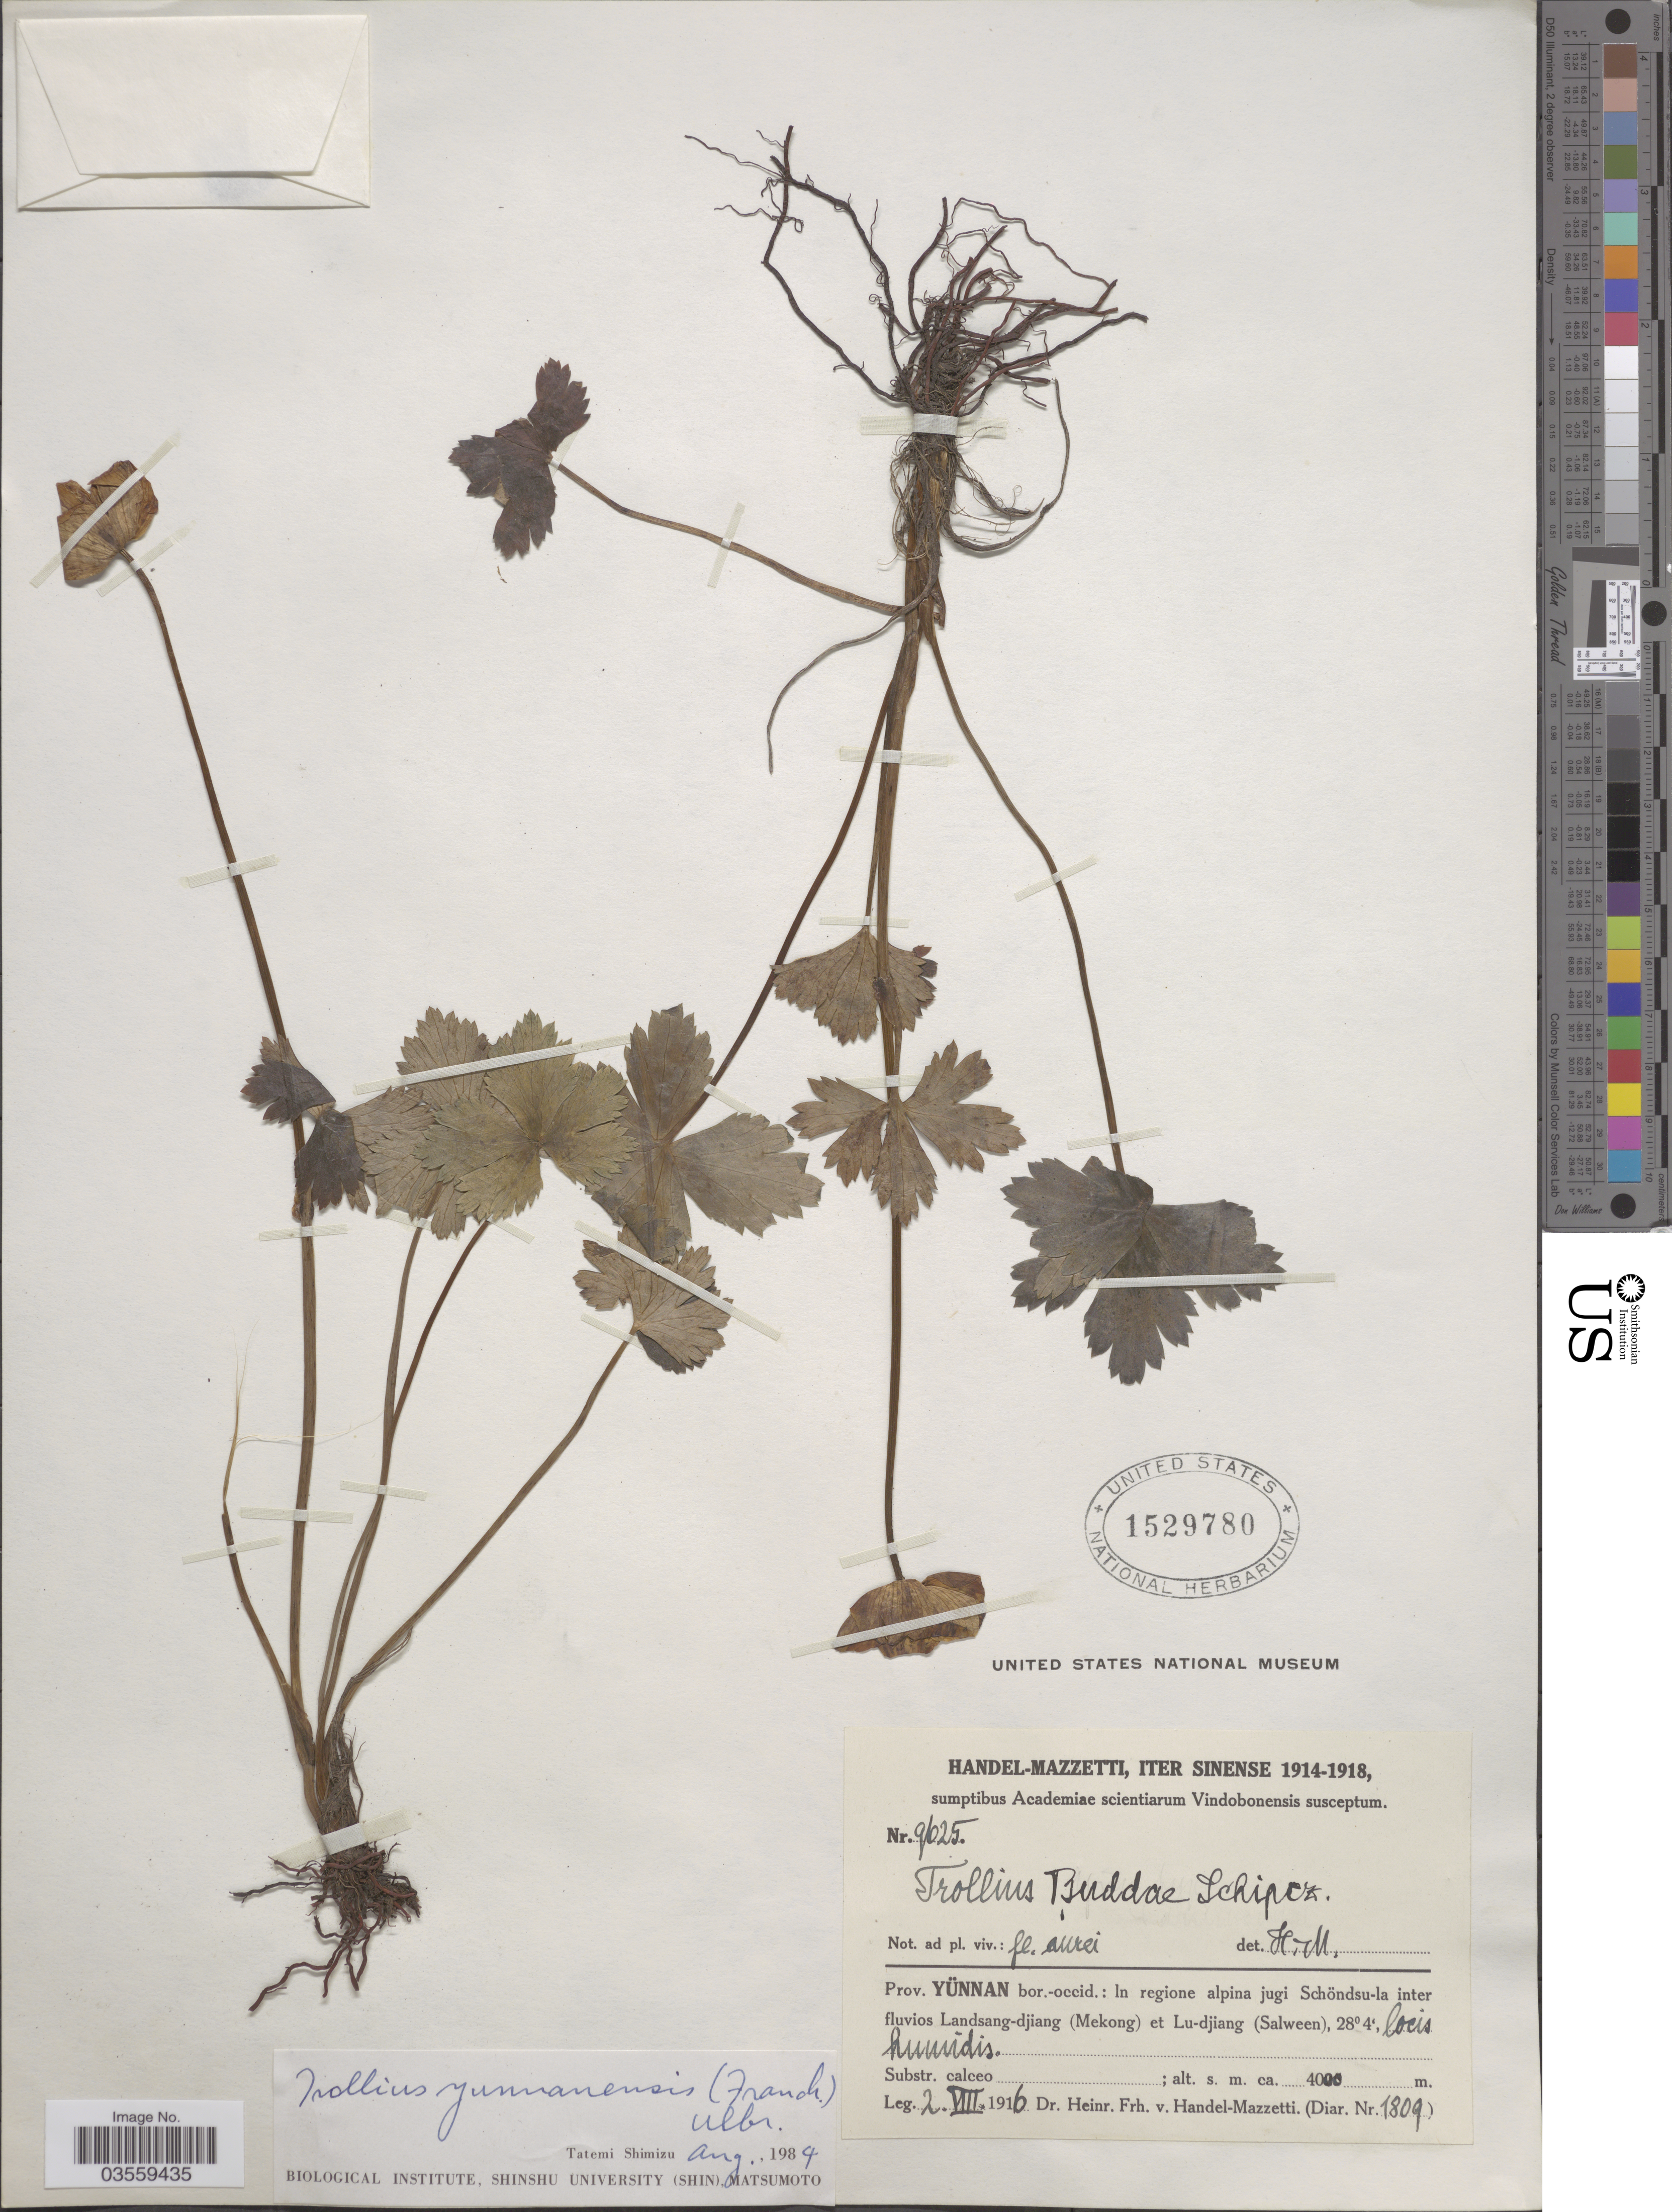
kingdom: Plantae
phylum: Tracheophyta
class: Magnoliopsida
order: Ranunculales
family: Ranunculaceae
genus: Trollius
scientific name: Trollius yunnanensis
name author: Ulbr.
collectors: H. Handel-Mazzetti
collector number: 9625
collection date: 1916-08-02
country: China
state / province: Yunnan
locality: Yünnan bor.-occid.: In regione alpina jugi Schöndsu-la inter fluvios Landsang-djiang (Mekong) et Lu-djiang (Salween).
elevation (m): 4000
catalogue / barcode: US 1529780